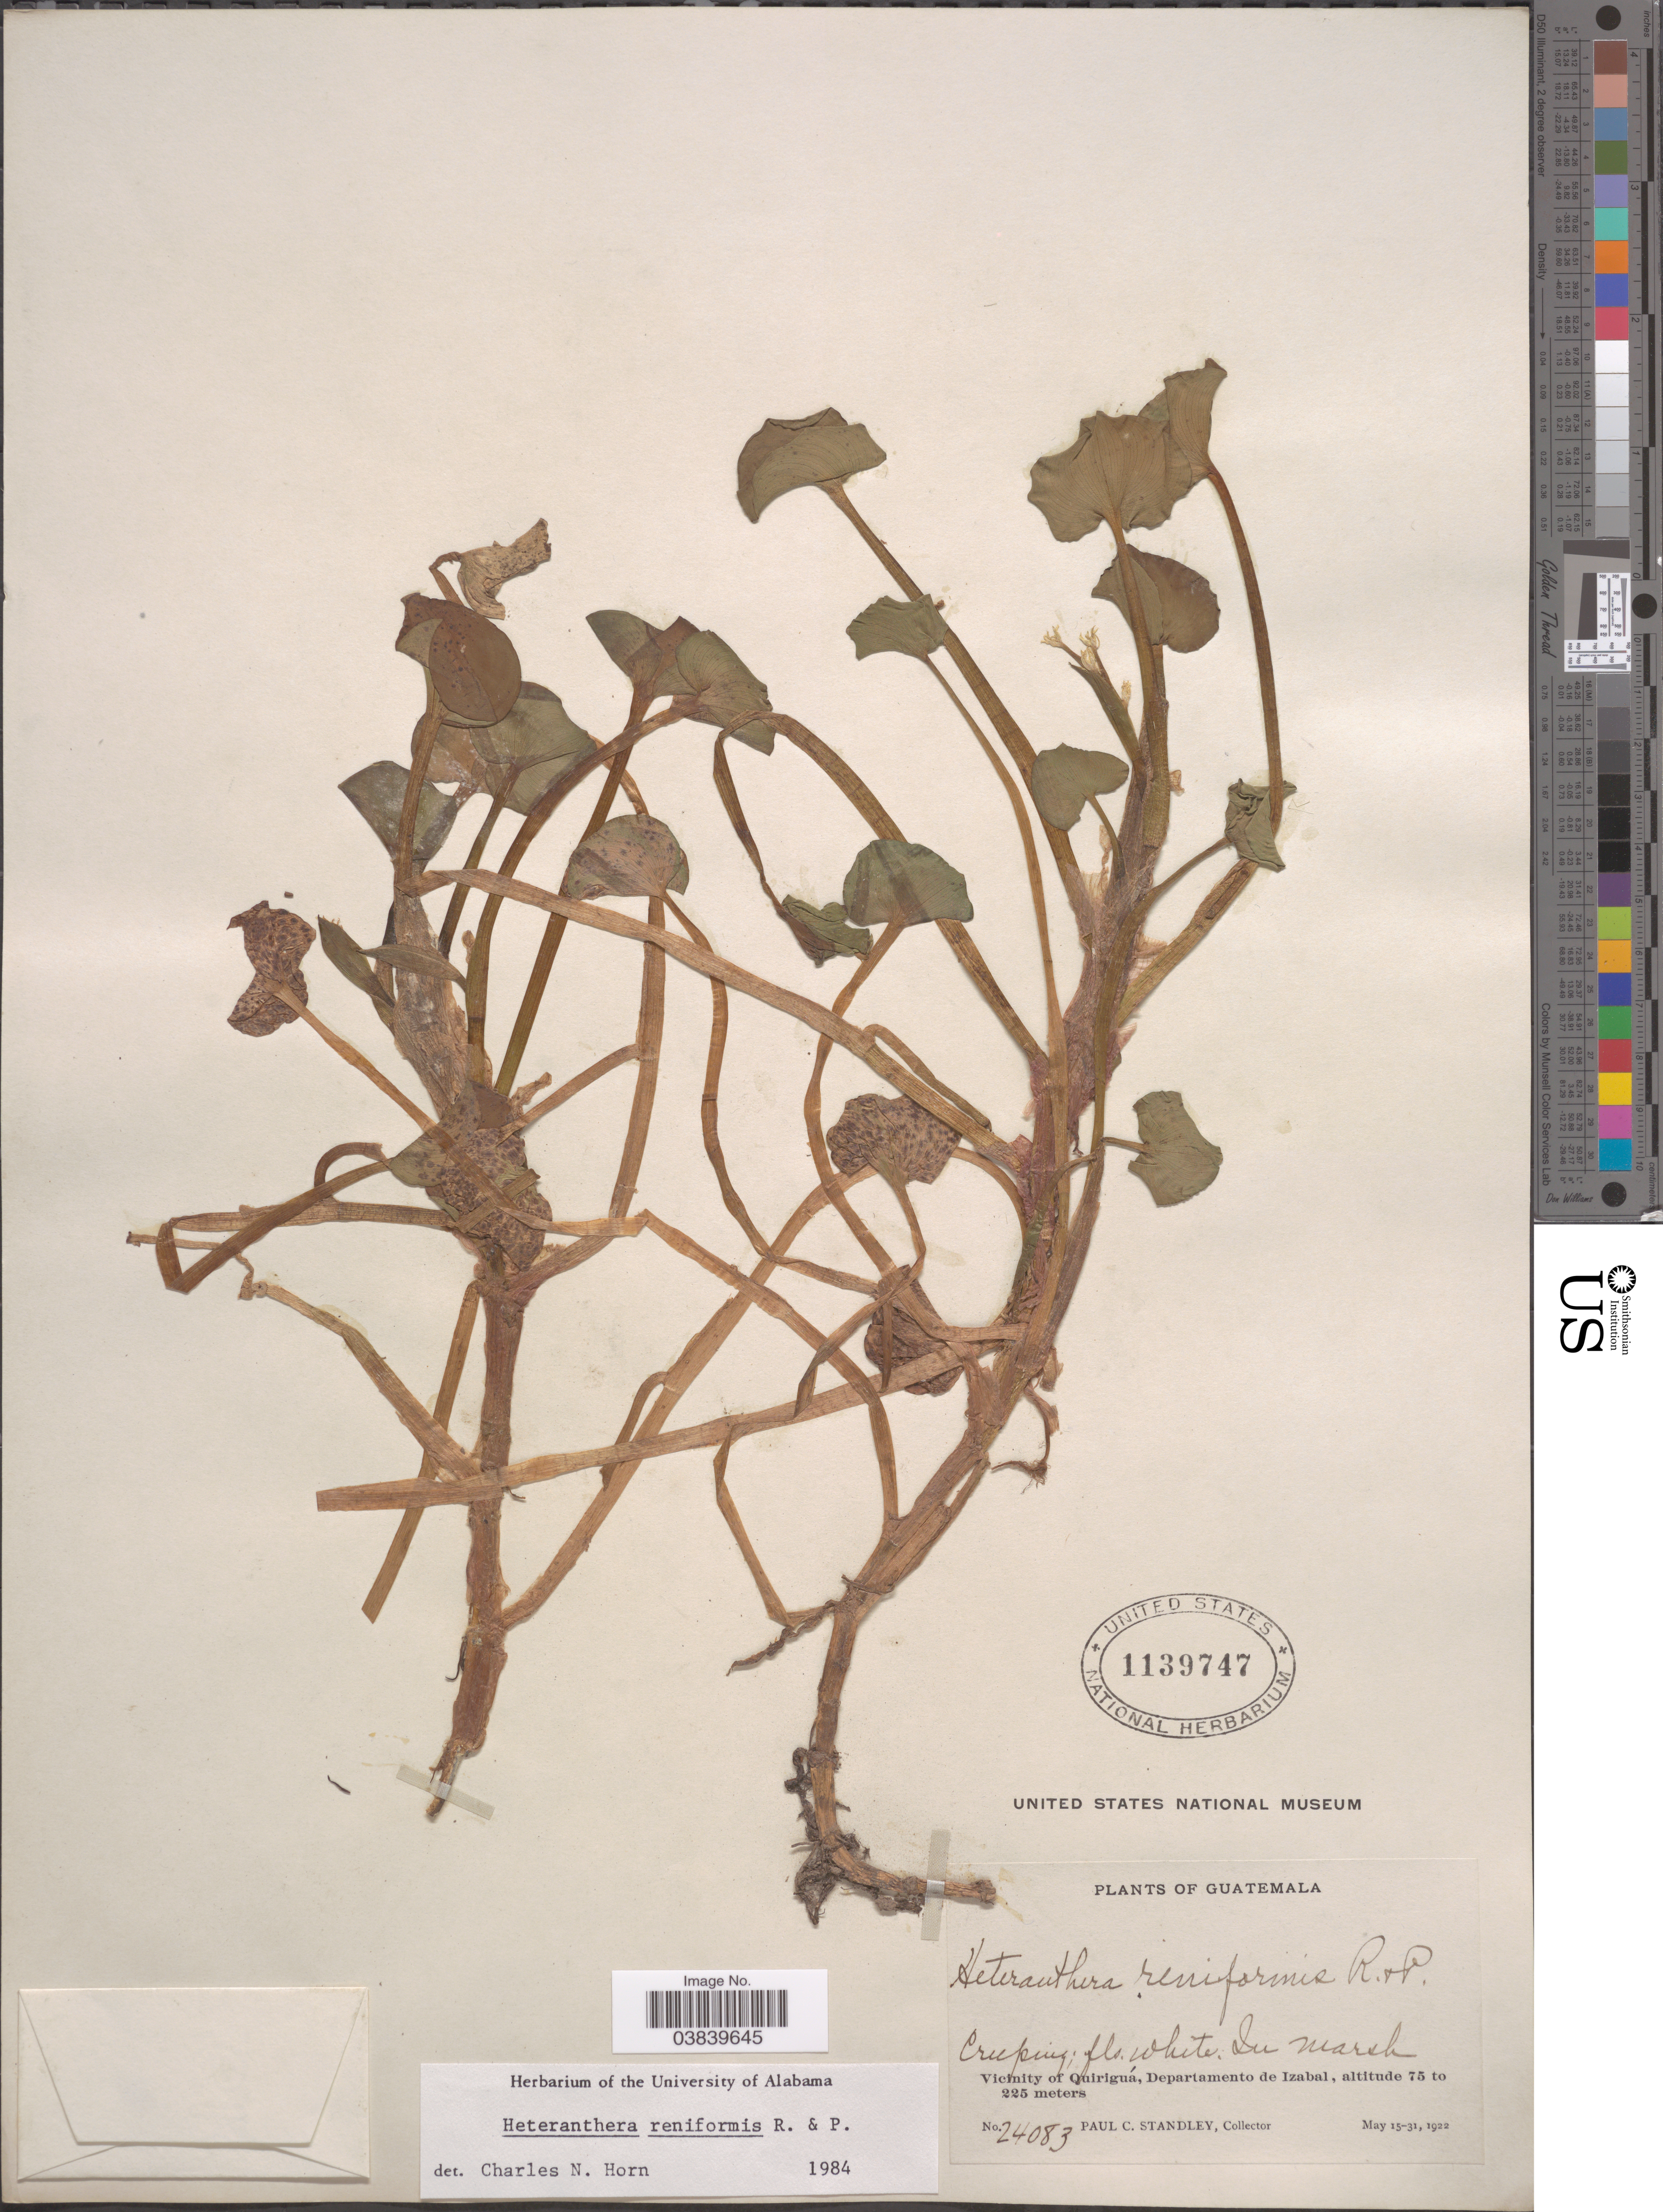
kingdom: Plantae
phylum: Tracheophyta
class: Liliopsida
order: Commelinales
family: Pontederiaceae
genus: Heteranthera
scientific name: Heteranthera reniformis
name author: Ruiz & Pav.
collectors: P. C. Standley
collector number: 24083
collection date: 1922-05-15/1922-05-31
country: Guatemala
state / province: Izabal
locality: Vicinity of Quiriguá, Departamento de Izabal.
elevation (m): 75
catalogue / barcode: US 1139747